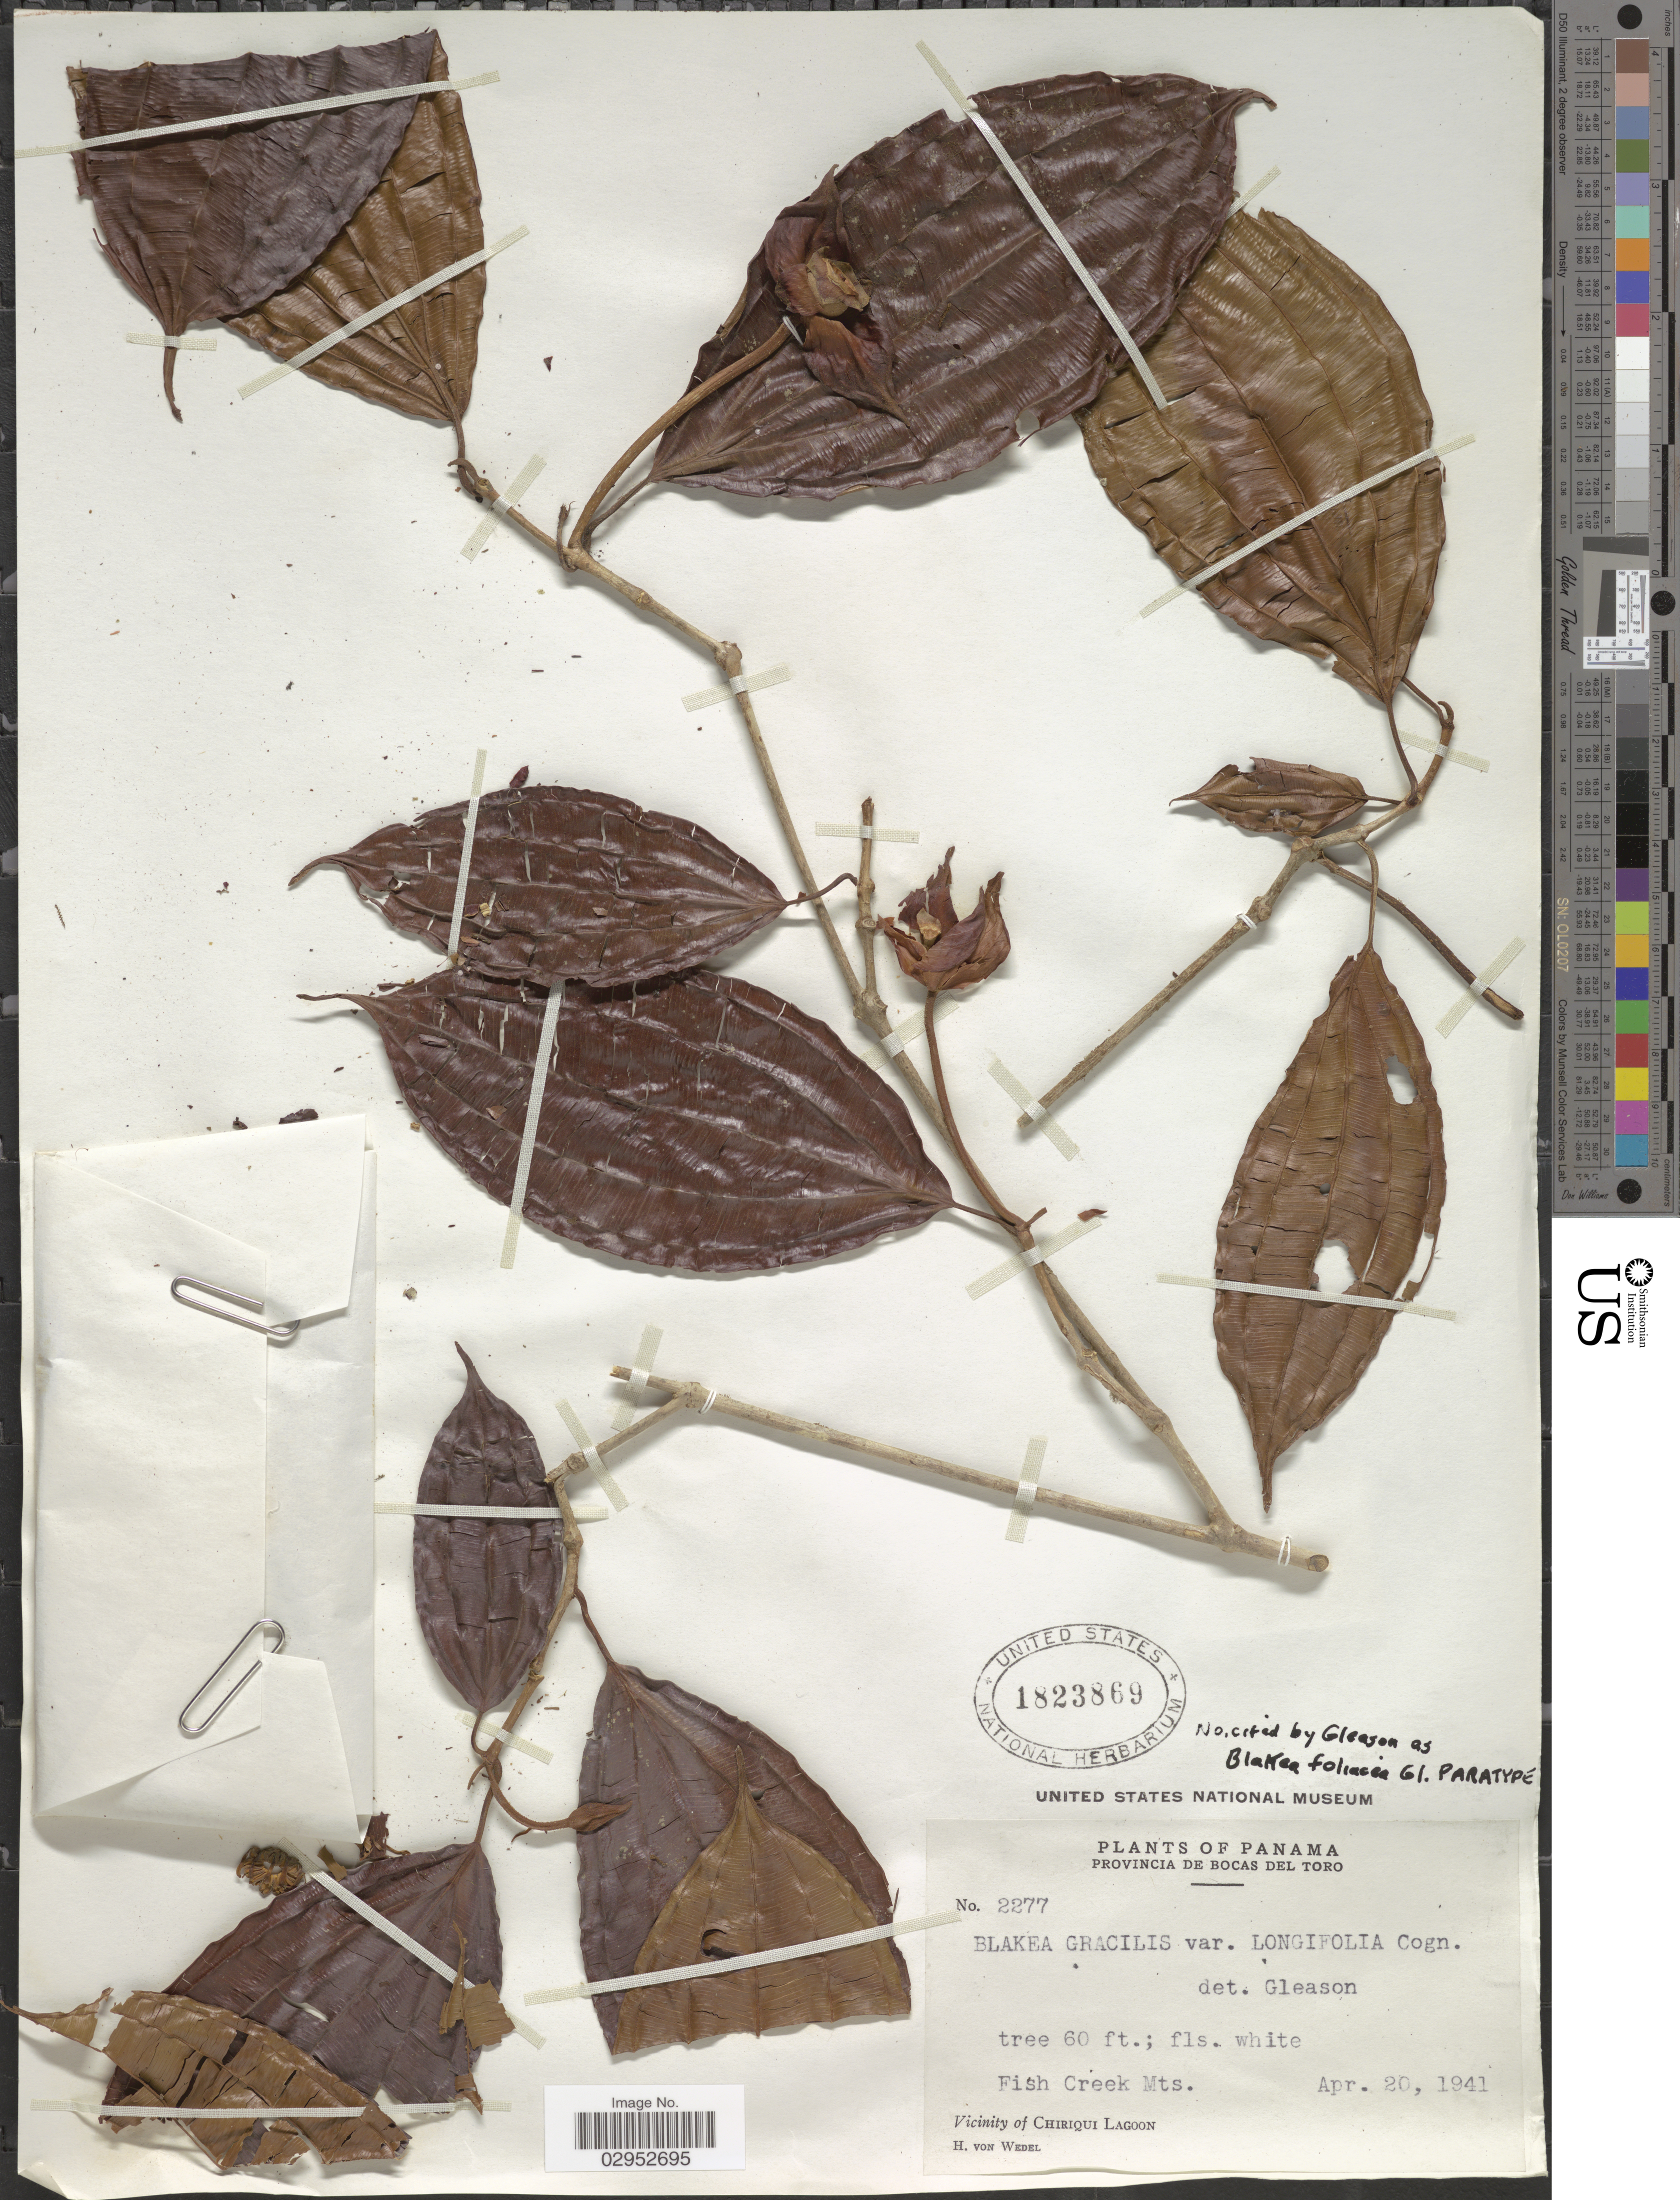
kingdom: Plantae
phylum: Tracheophyta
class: Magnoliopsida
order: Myrtales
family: Melastomataceae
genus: Blakea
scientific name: Blakea foliacea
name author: Gleason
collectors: H. von Wedel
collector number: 2277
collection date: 1941-04-20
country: Panama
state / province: Bocas del Toro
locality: Provincia de Bocas del Toro. Fish Creek Mts. Vicinity of Chiriqui Lagoon.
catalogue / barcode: US 1823869